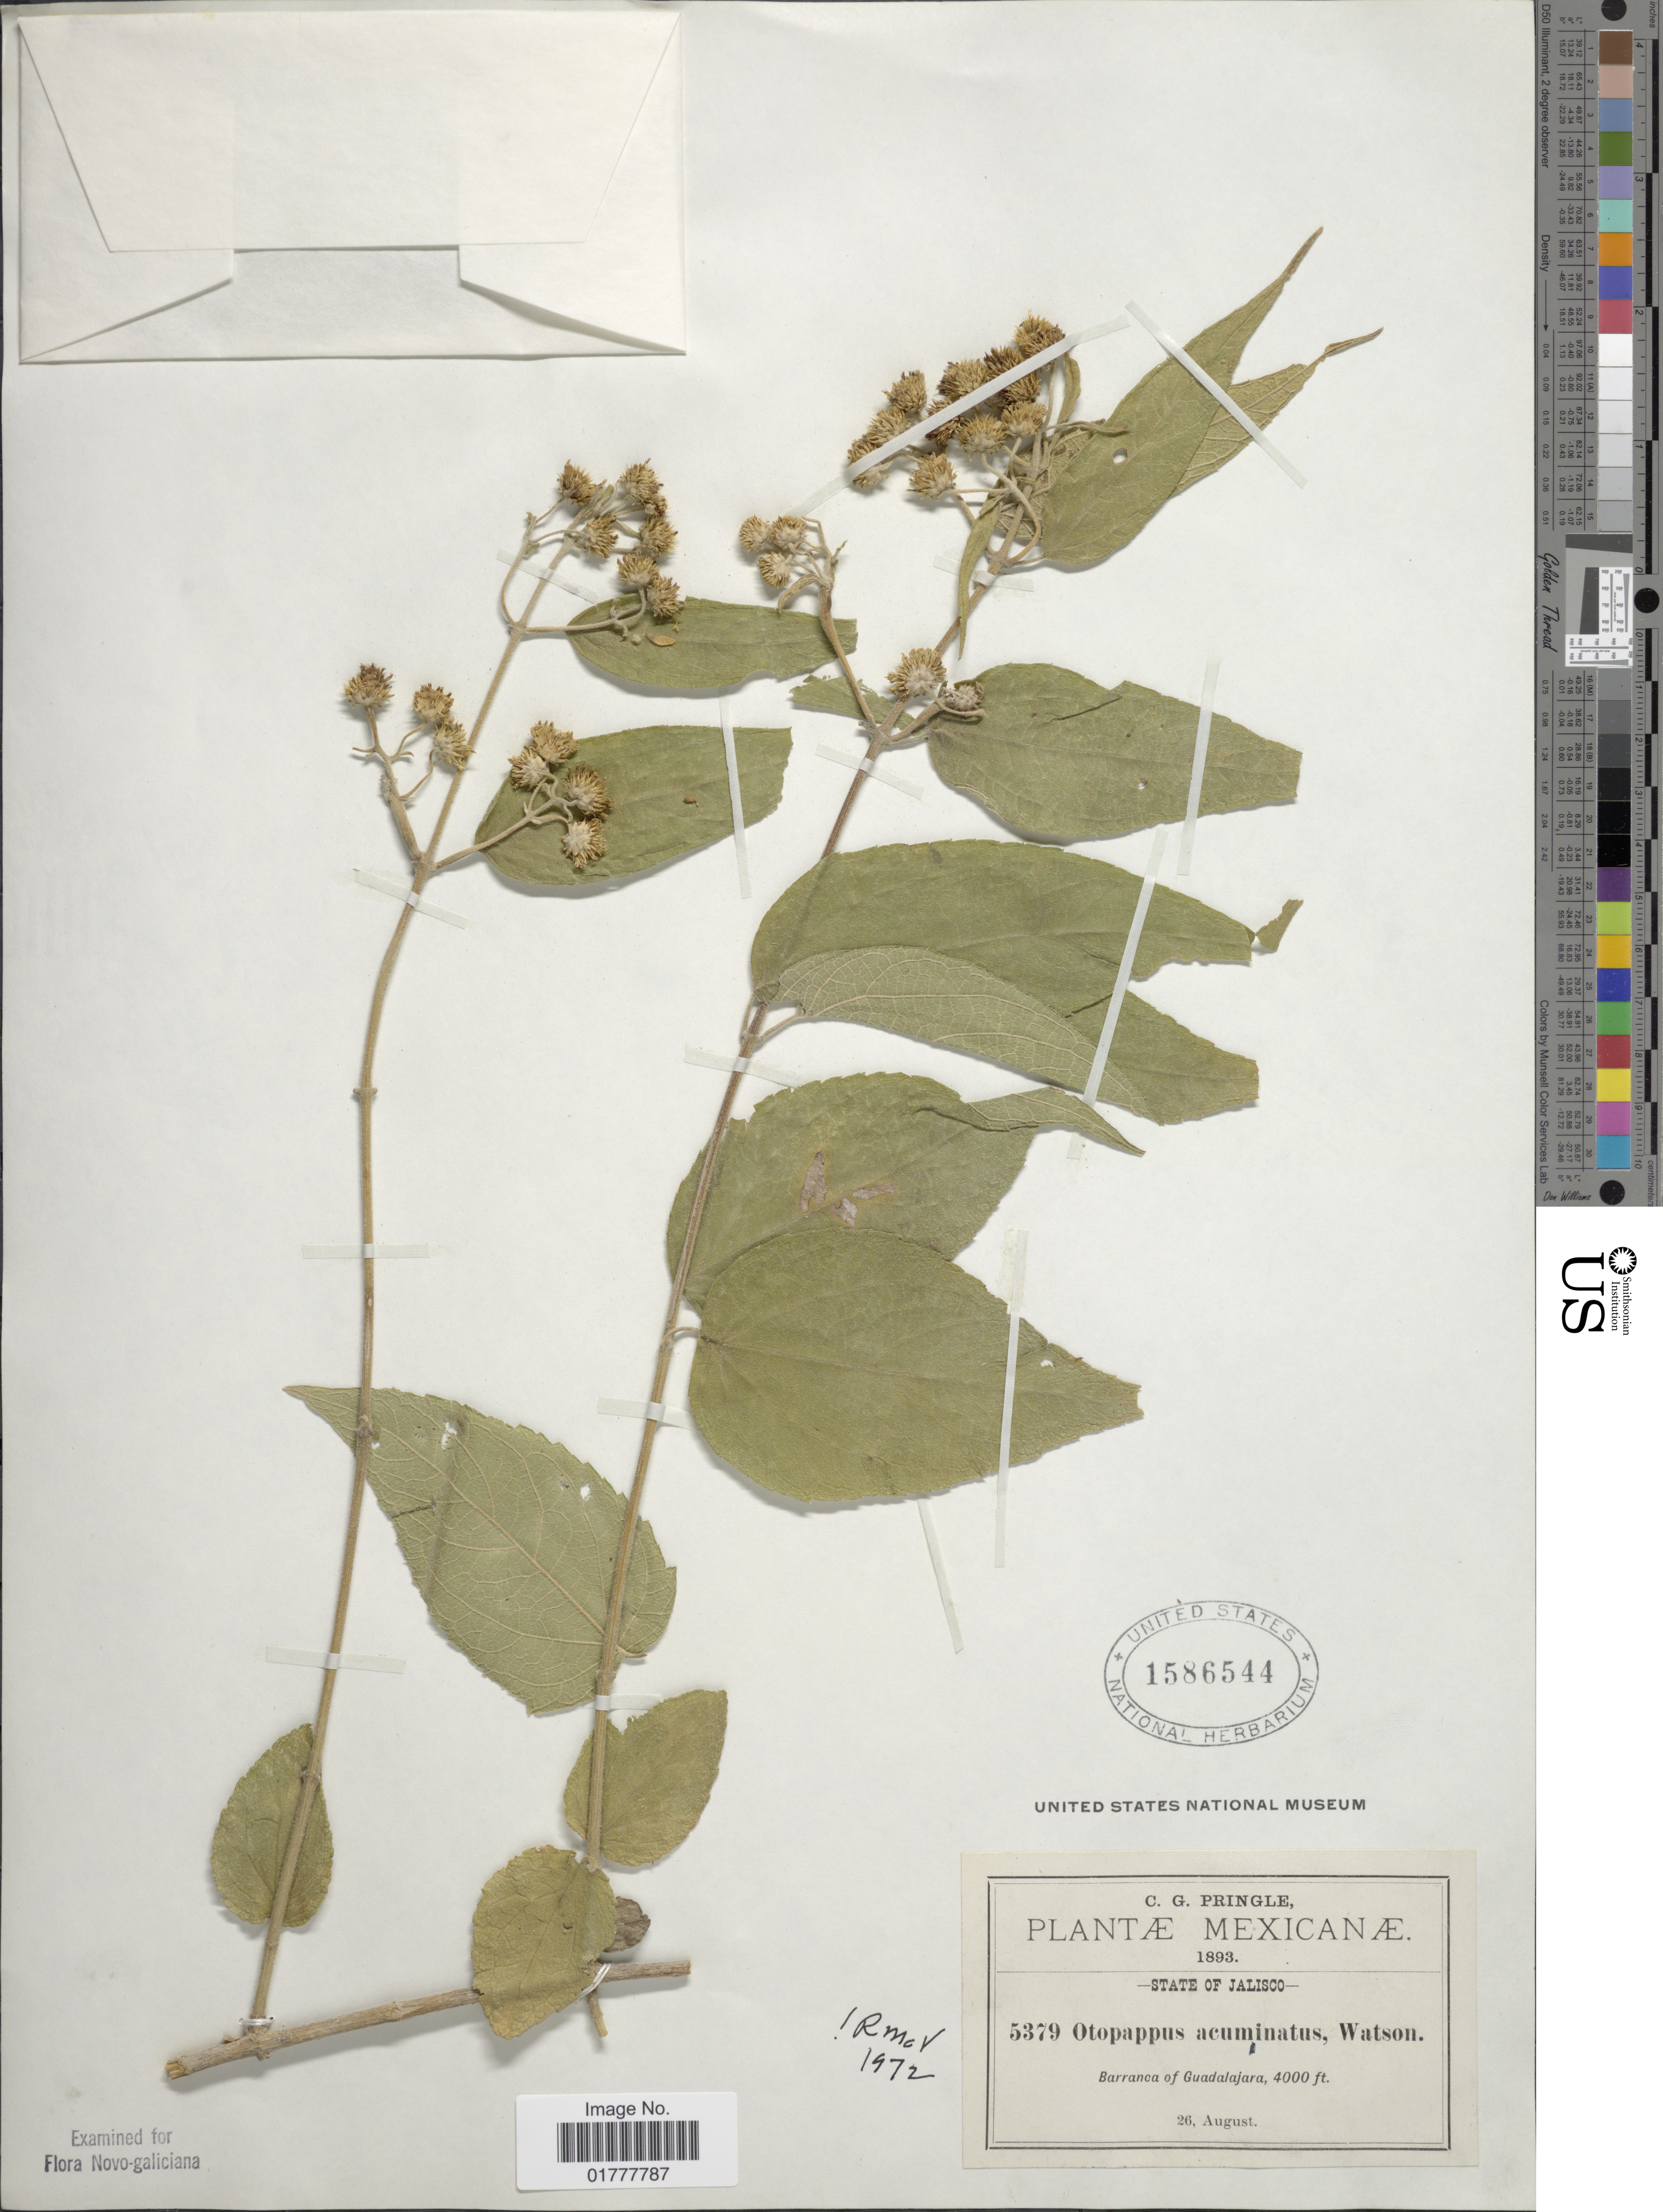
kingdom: Plantae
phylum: Tracheophyta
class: Magnoliopsida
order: Asterales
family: Asteraceae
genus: Otopappus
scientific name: Otopappus acuminatus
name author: S. Watson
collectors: C. G. Pringle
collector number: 5379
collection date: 1893-08-26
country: Mexico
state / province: Jalisco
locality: State of Jalisco. Barranca of Guadalajara.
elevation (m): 1219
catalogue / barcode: US 1586544